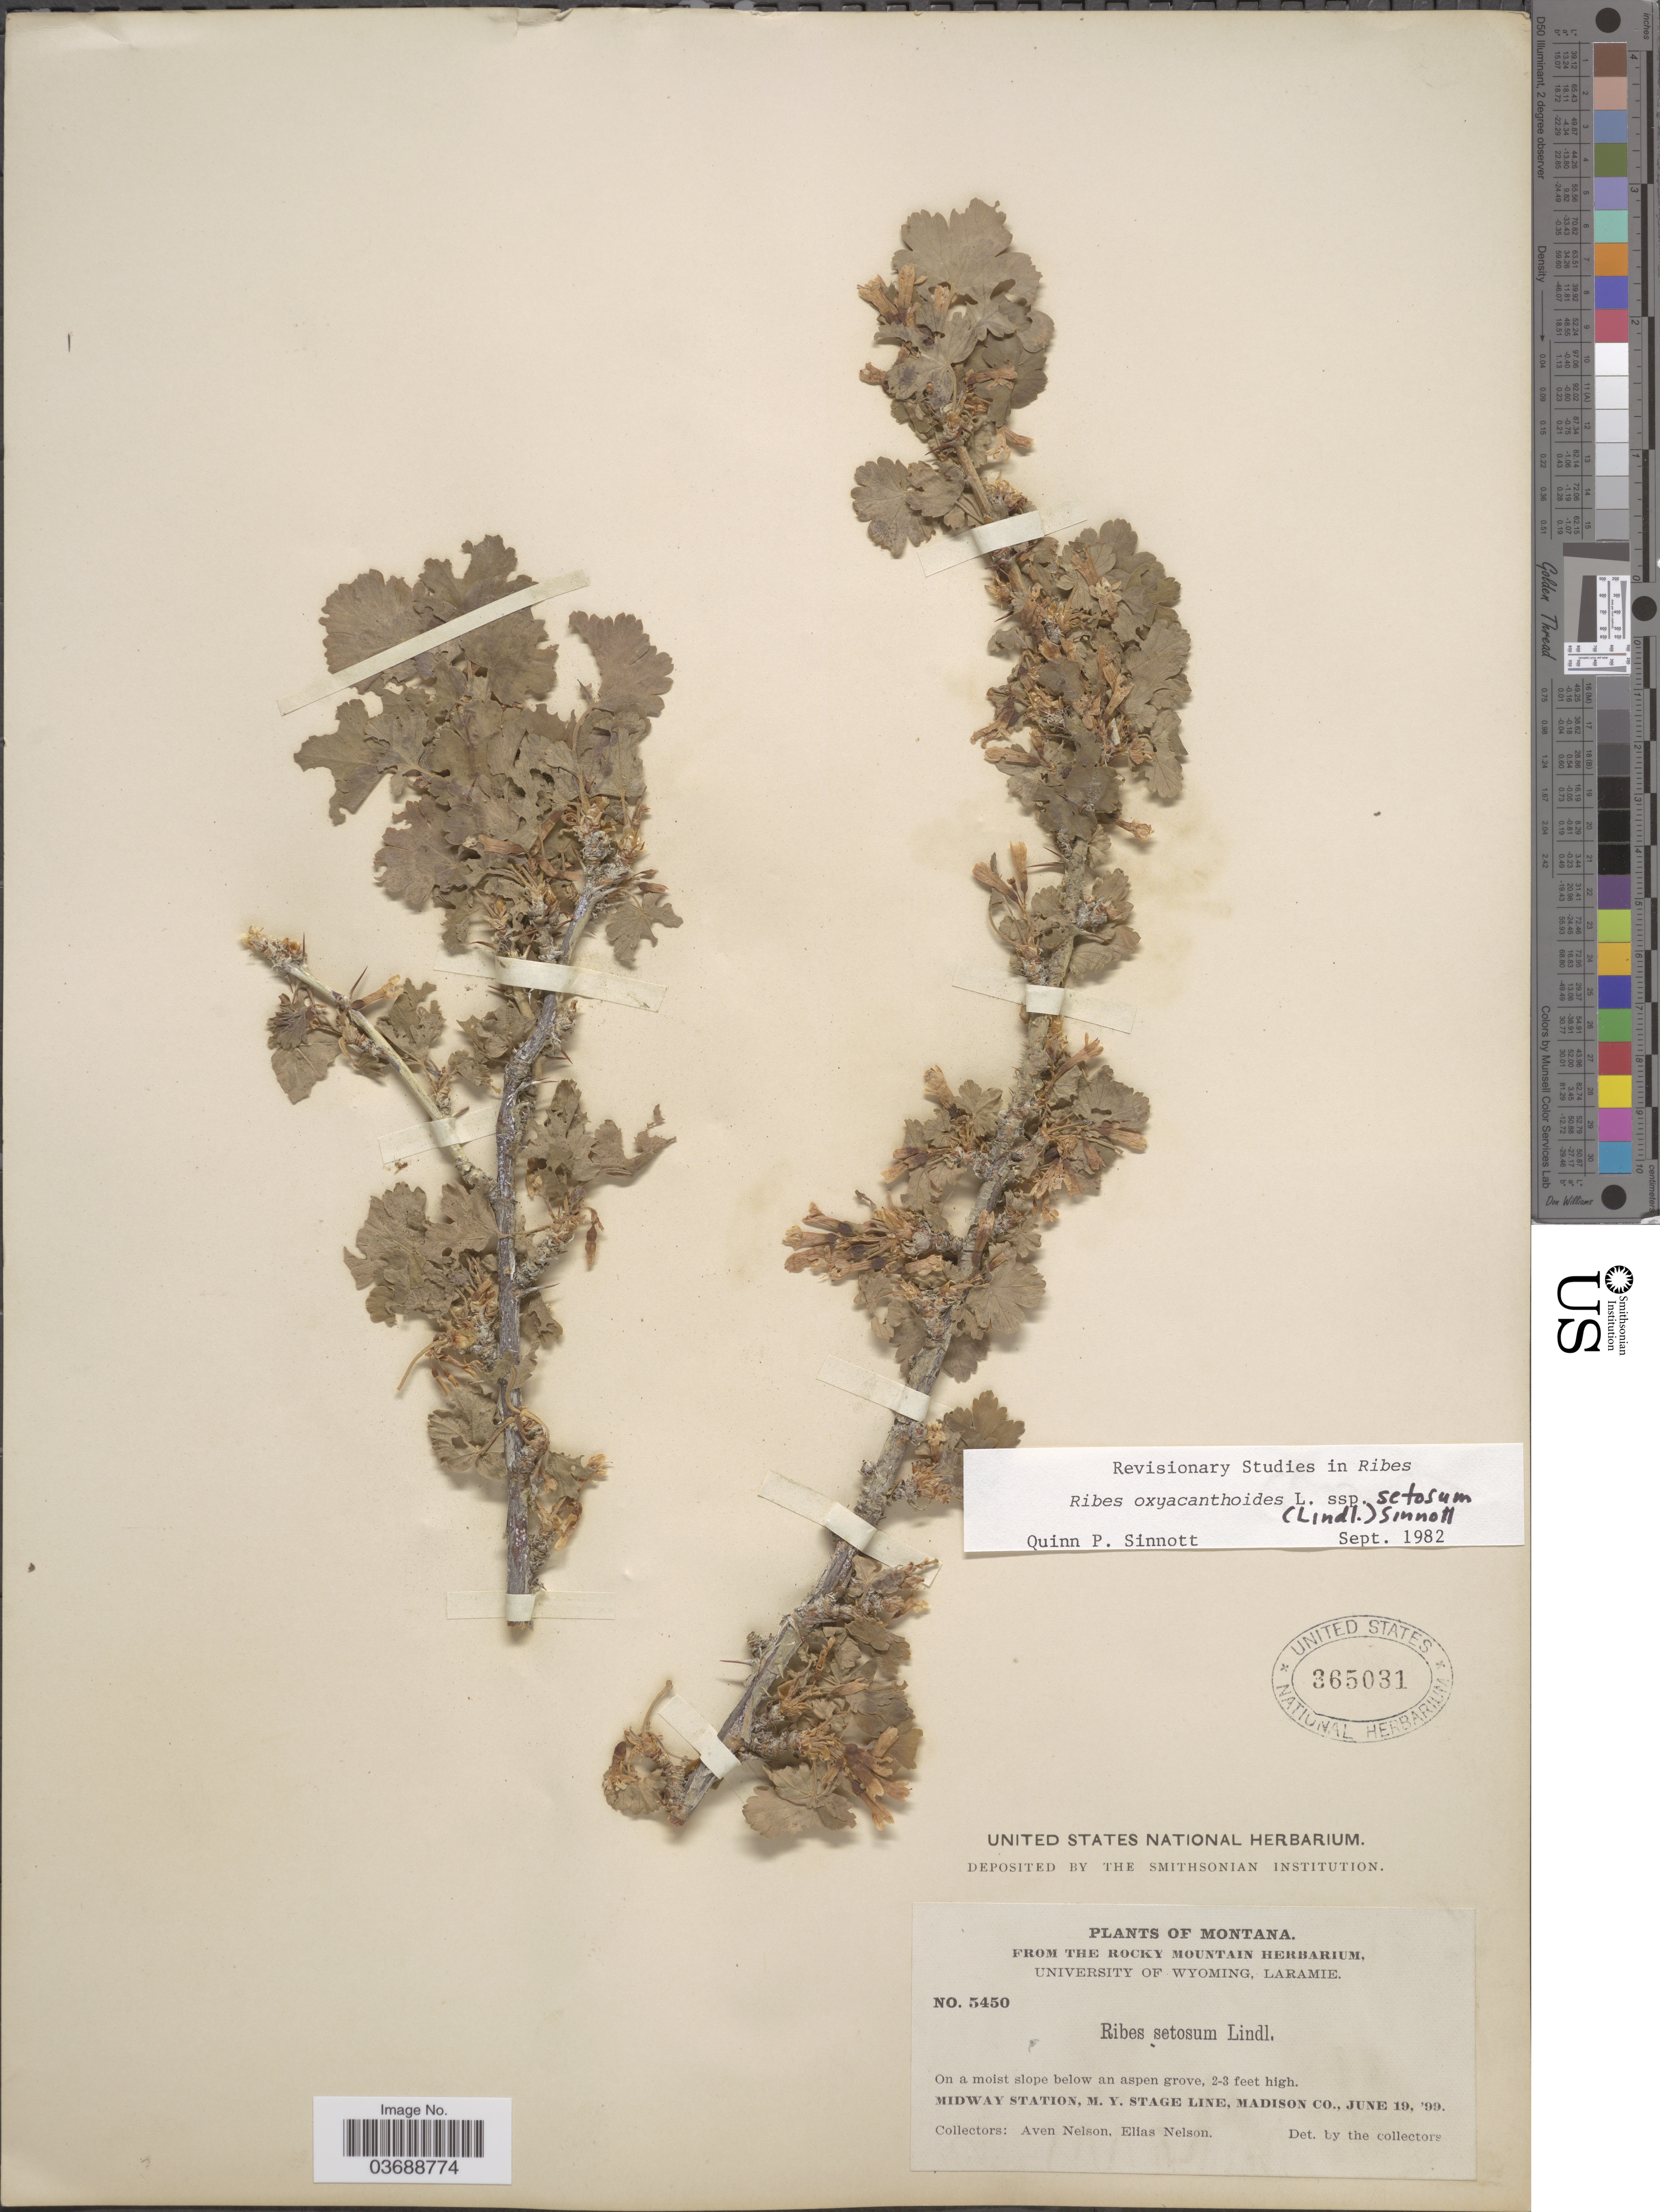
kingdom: Plantae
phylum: Tracheophyta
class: Magnoliopsida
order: Saxifragales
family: Grossulariaceae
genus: Ribes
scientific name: Ribes oxyacanthoides subsp. setosum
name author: (Lindl.) Q.P. Sinnott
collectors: A. Nelson & E. Nelson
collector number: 5450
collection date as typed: Transcribed d/m/y: 19/6/99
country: United States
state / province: Montana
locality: Midway station, M. Y. Stage Line, Madison Co.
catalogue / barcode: US 365031